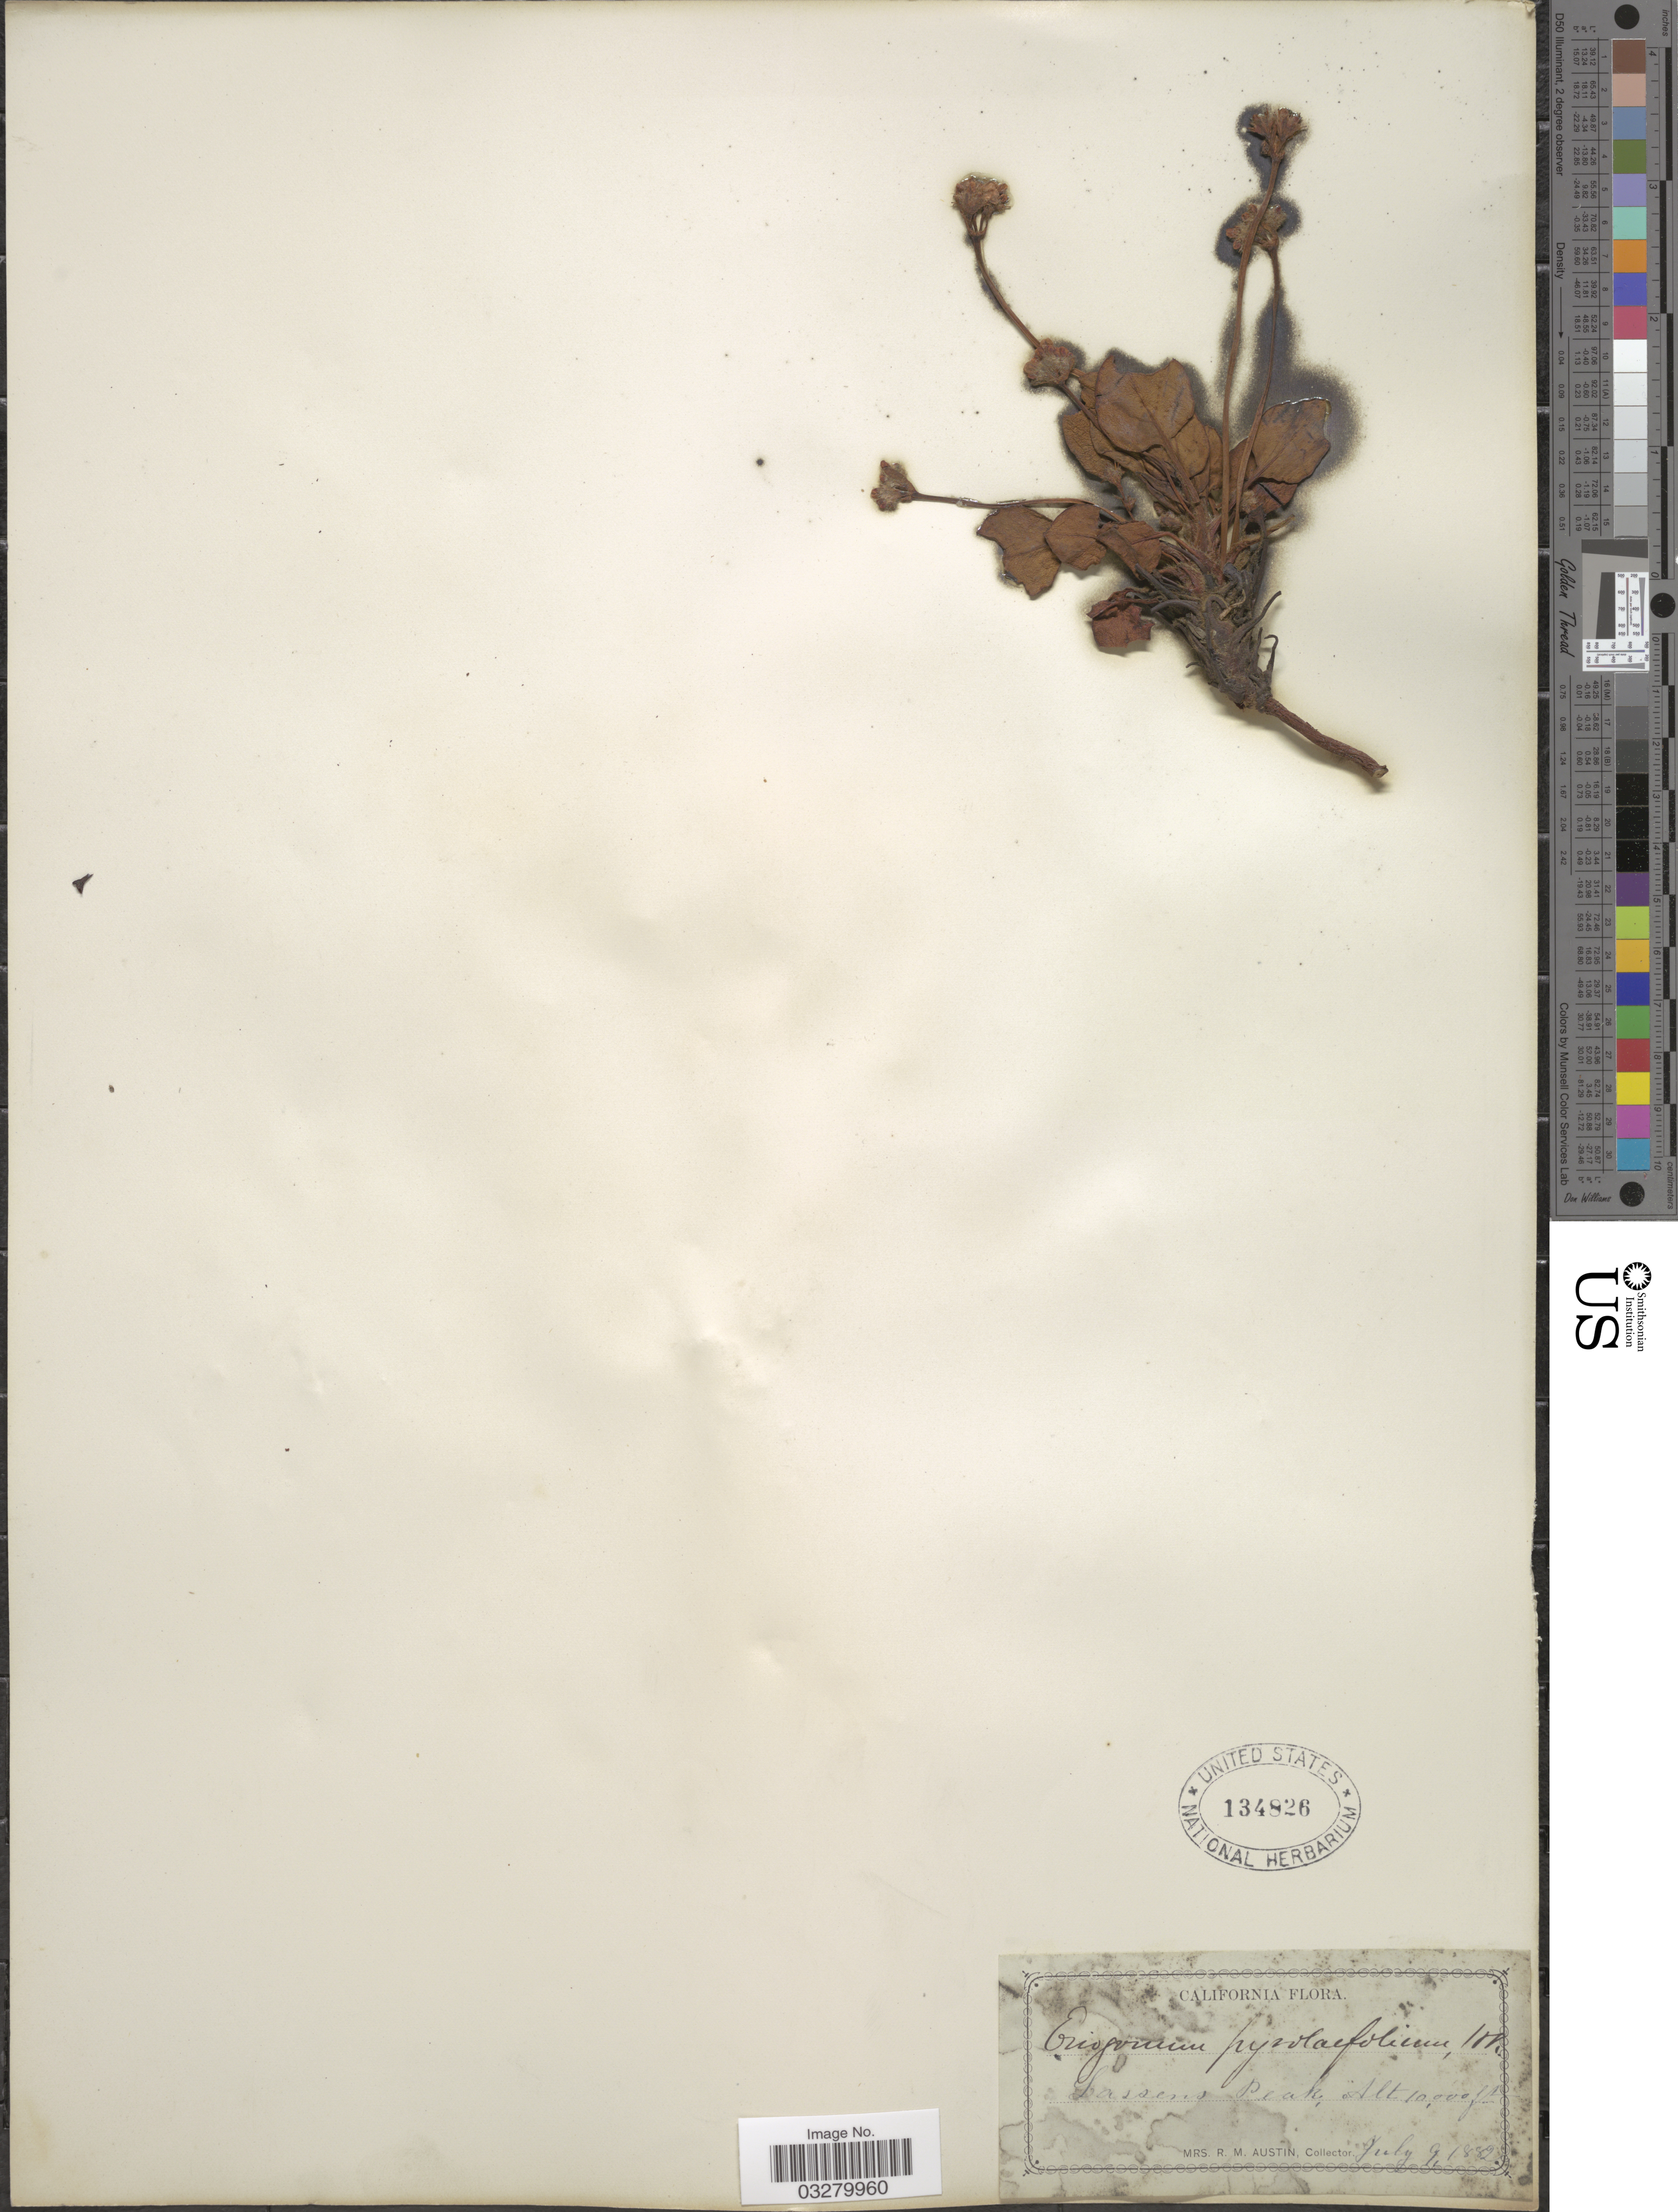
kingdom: Plantae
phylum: Tracheophyta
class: Magnoliopsida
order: Caryophyllales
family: Polygonaceae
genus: Eriogonum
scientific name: Eriogonum pyrolifolium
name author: Hook.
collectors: R. Austin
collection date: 1882-07-09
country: United States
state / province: California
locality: Lassens Peak.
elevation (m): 3048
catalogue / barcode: US 134826